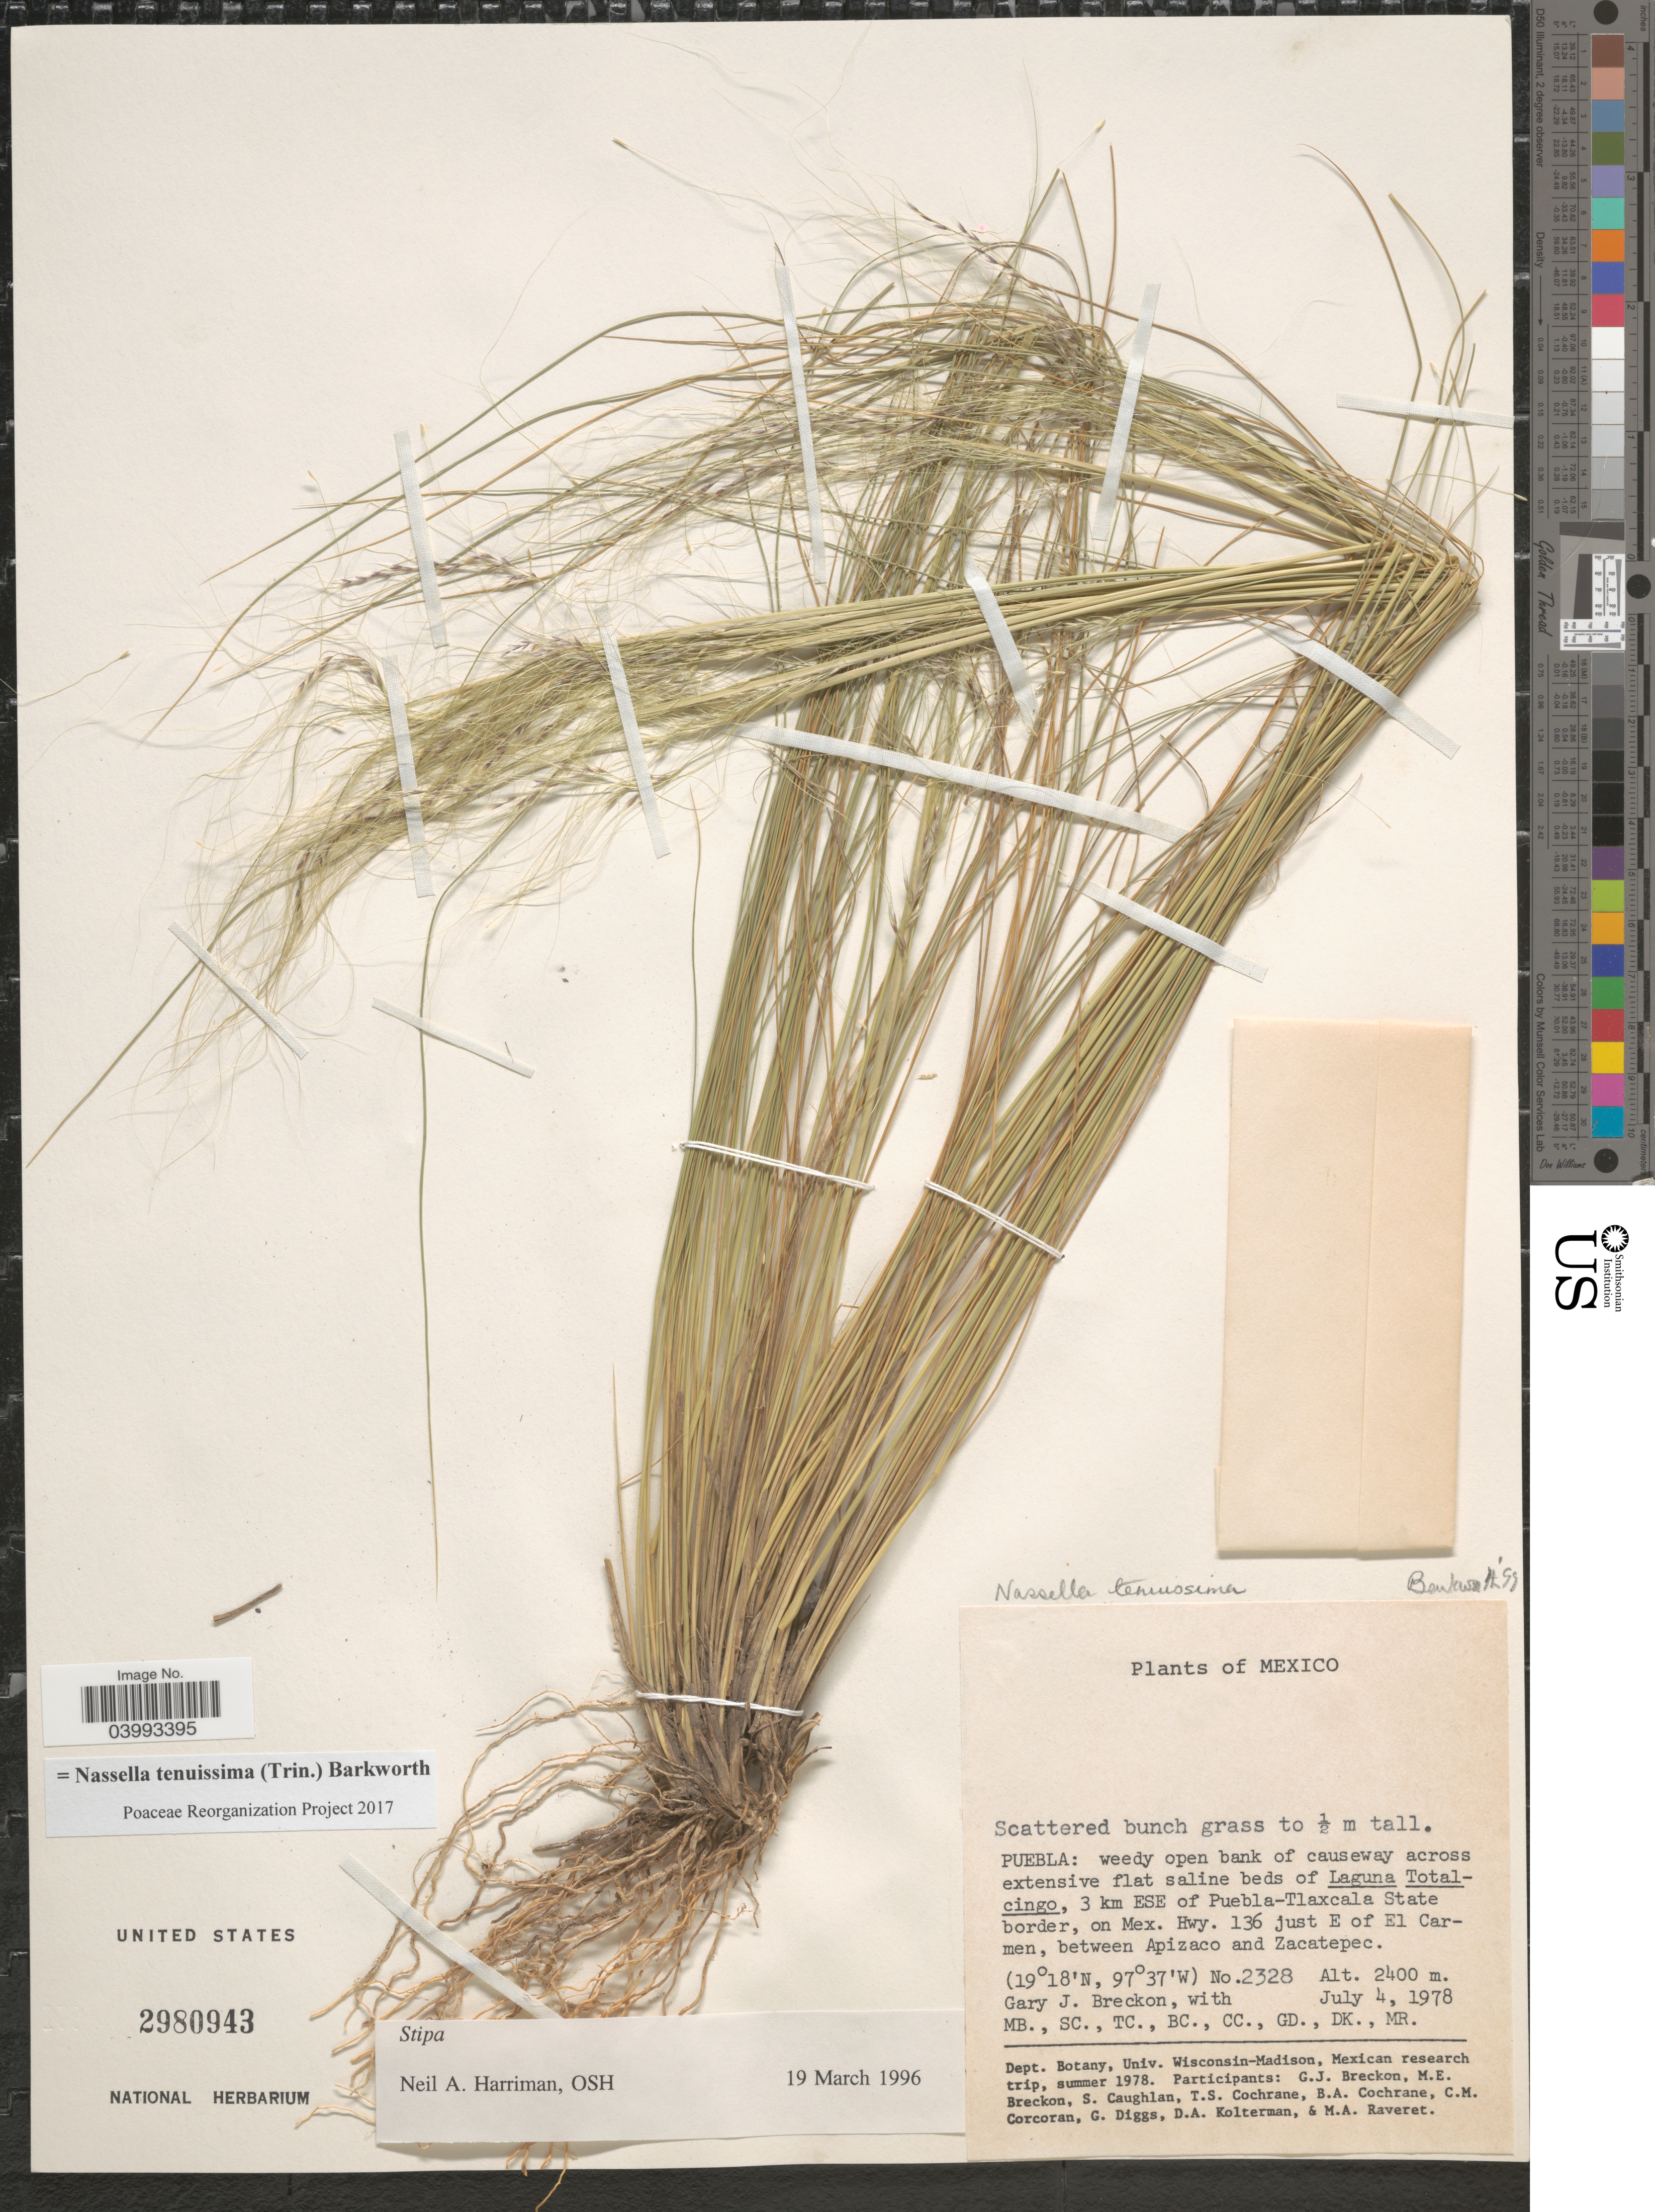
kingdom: Plantae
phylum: Tracheophyta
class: Liliopsida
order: Poales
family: Poaceae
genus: Nassella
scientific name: Nassella tenuissima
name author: (Trin.) Barkworth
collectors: G. J. Breckon, M. E. Breckon, S. Caughlan, T. S. Cochrane & et al.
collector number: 2328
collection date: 1978-07-04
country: Mexico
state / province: Puebla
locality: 3 km ESE of Puebla-Tlaxcala State border, on Mex. Hwy. 136 just E of El Carmen, between Apizaco and Zacatepec.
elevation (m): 2400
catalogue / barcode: US 2980943